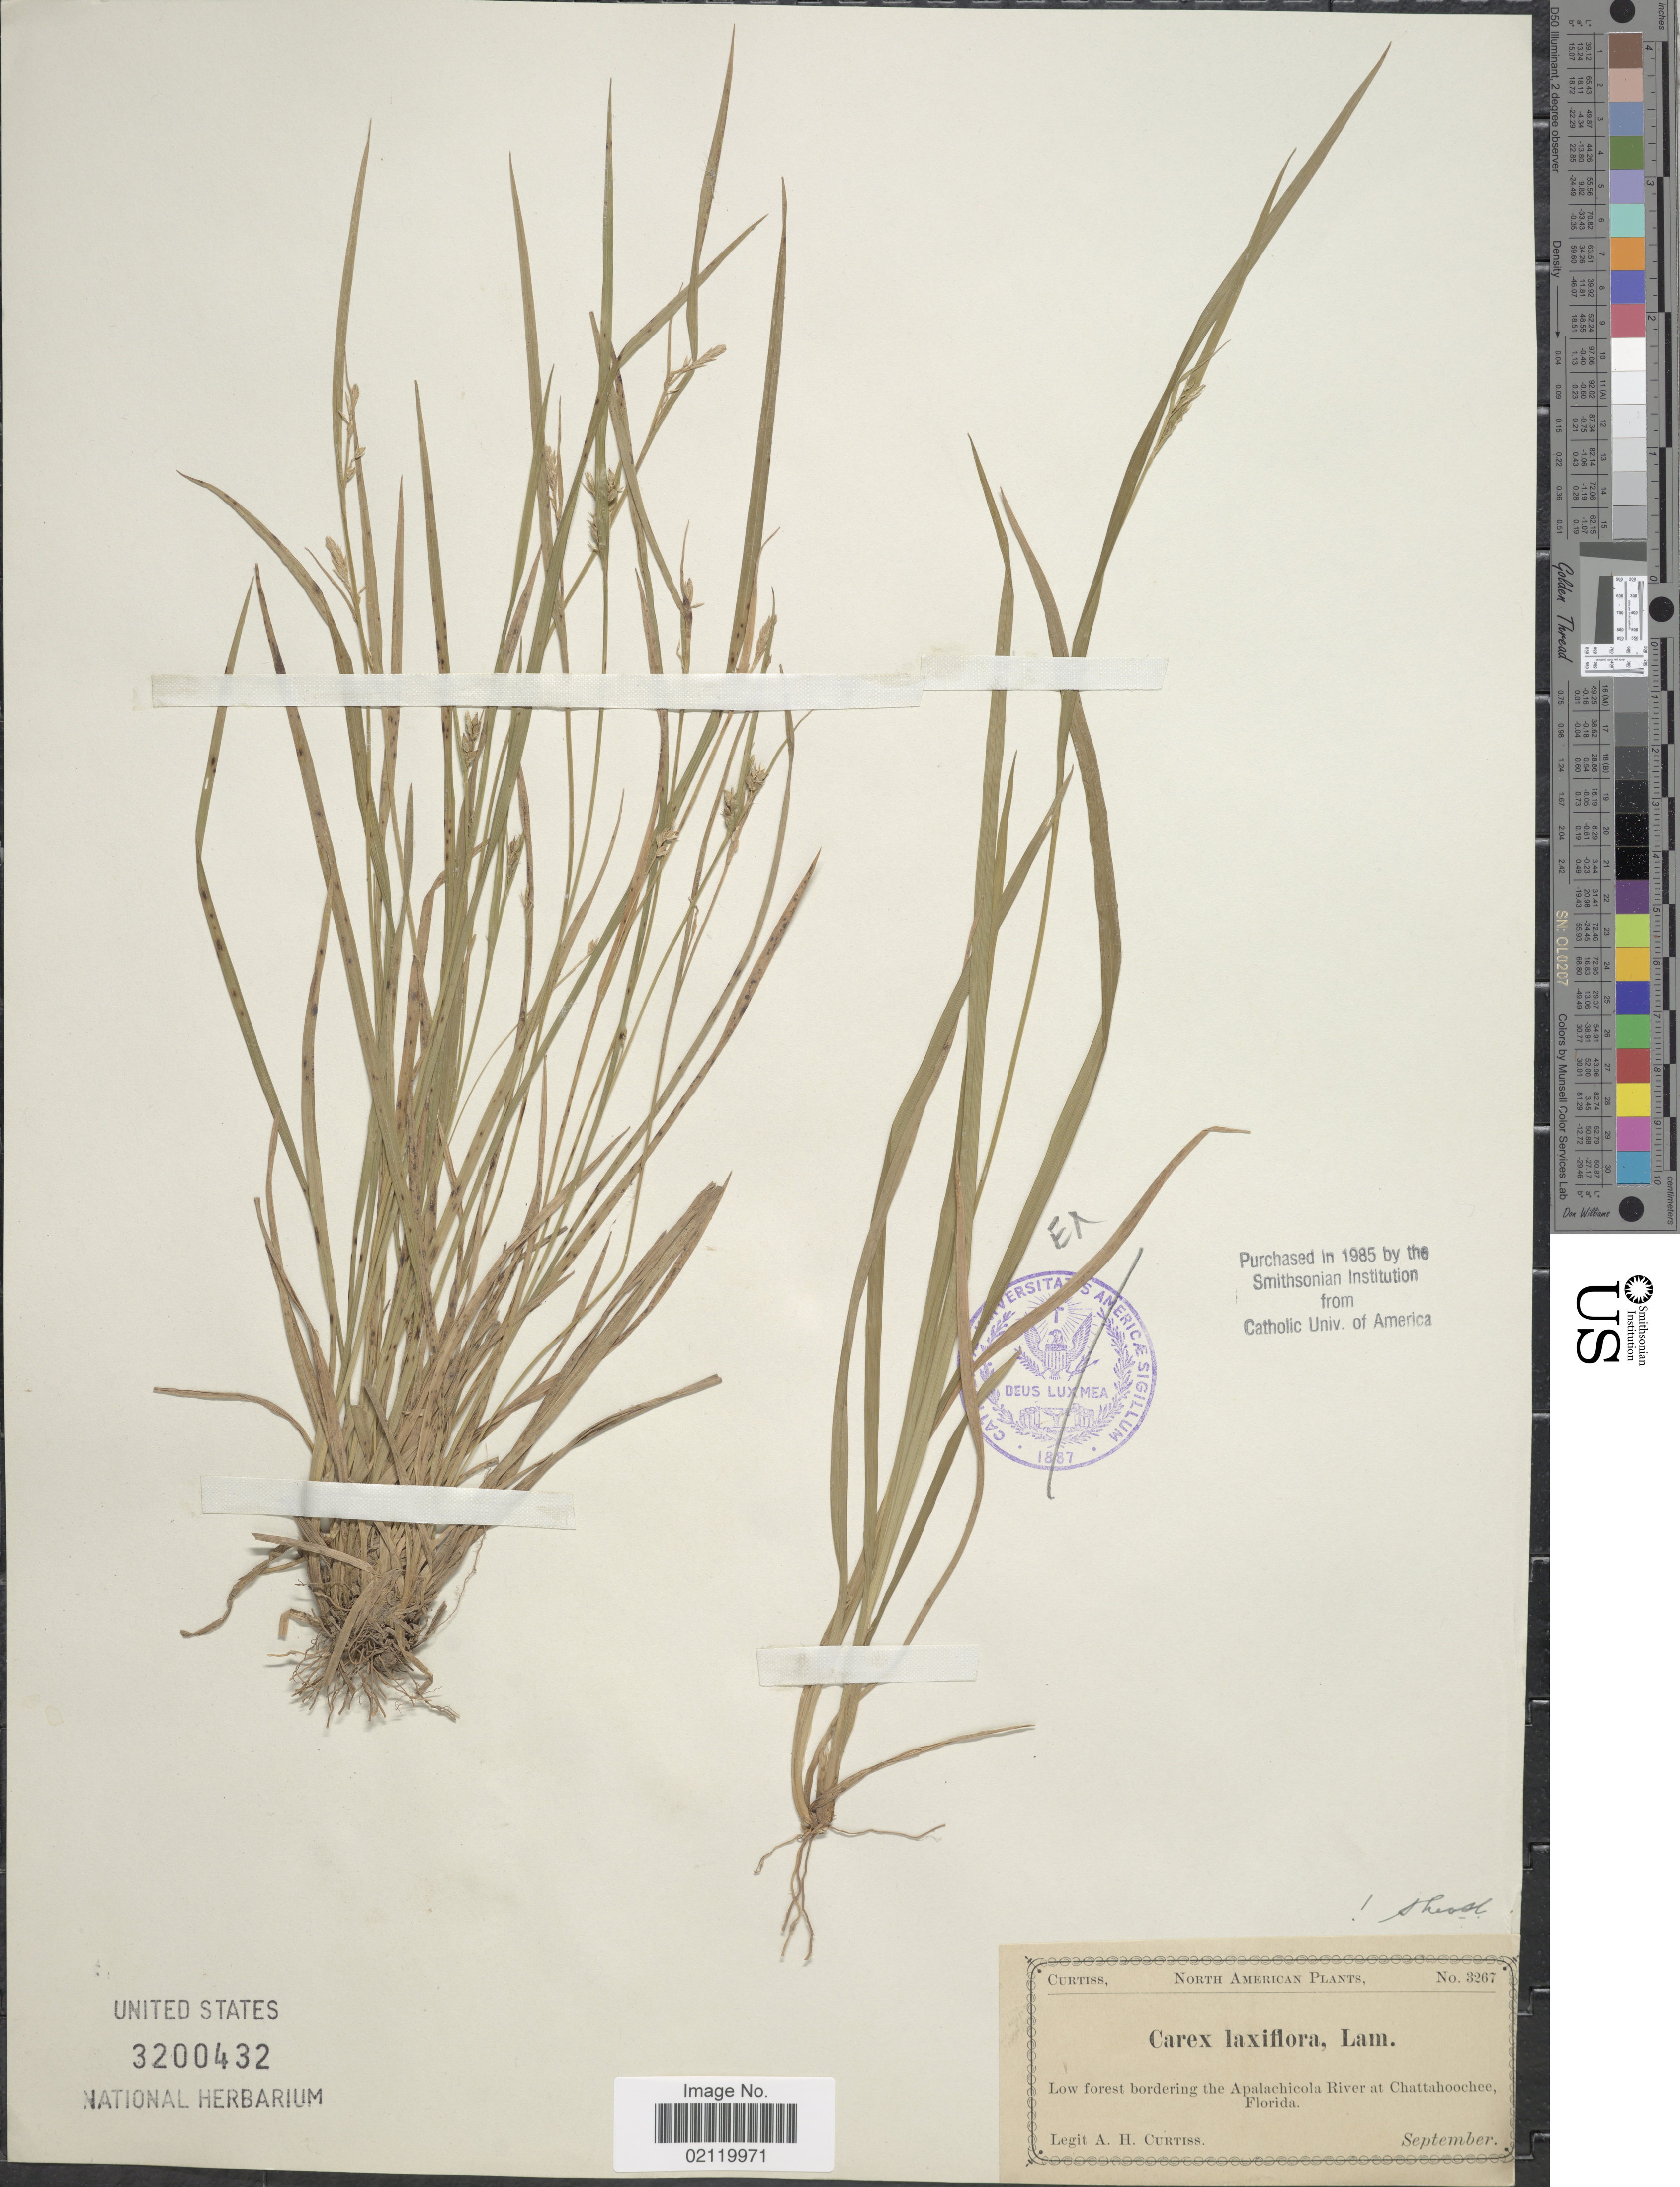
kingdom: Plantae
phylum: Tracheophyta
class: Liliopsida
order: Poales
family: Cyperaceae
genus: Carex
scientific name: Carex laxiflora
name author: Lam.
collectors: A. H. Curtiss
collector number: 3267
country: United States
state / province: Florida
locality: Low forest bordering the Apalachicola River at Chattahoochee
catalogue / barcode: US 3200432